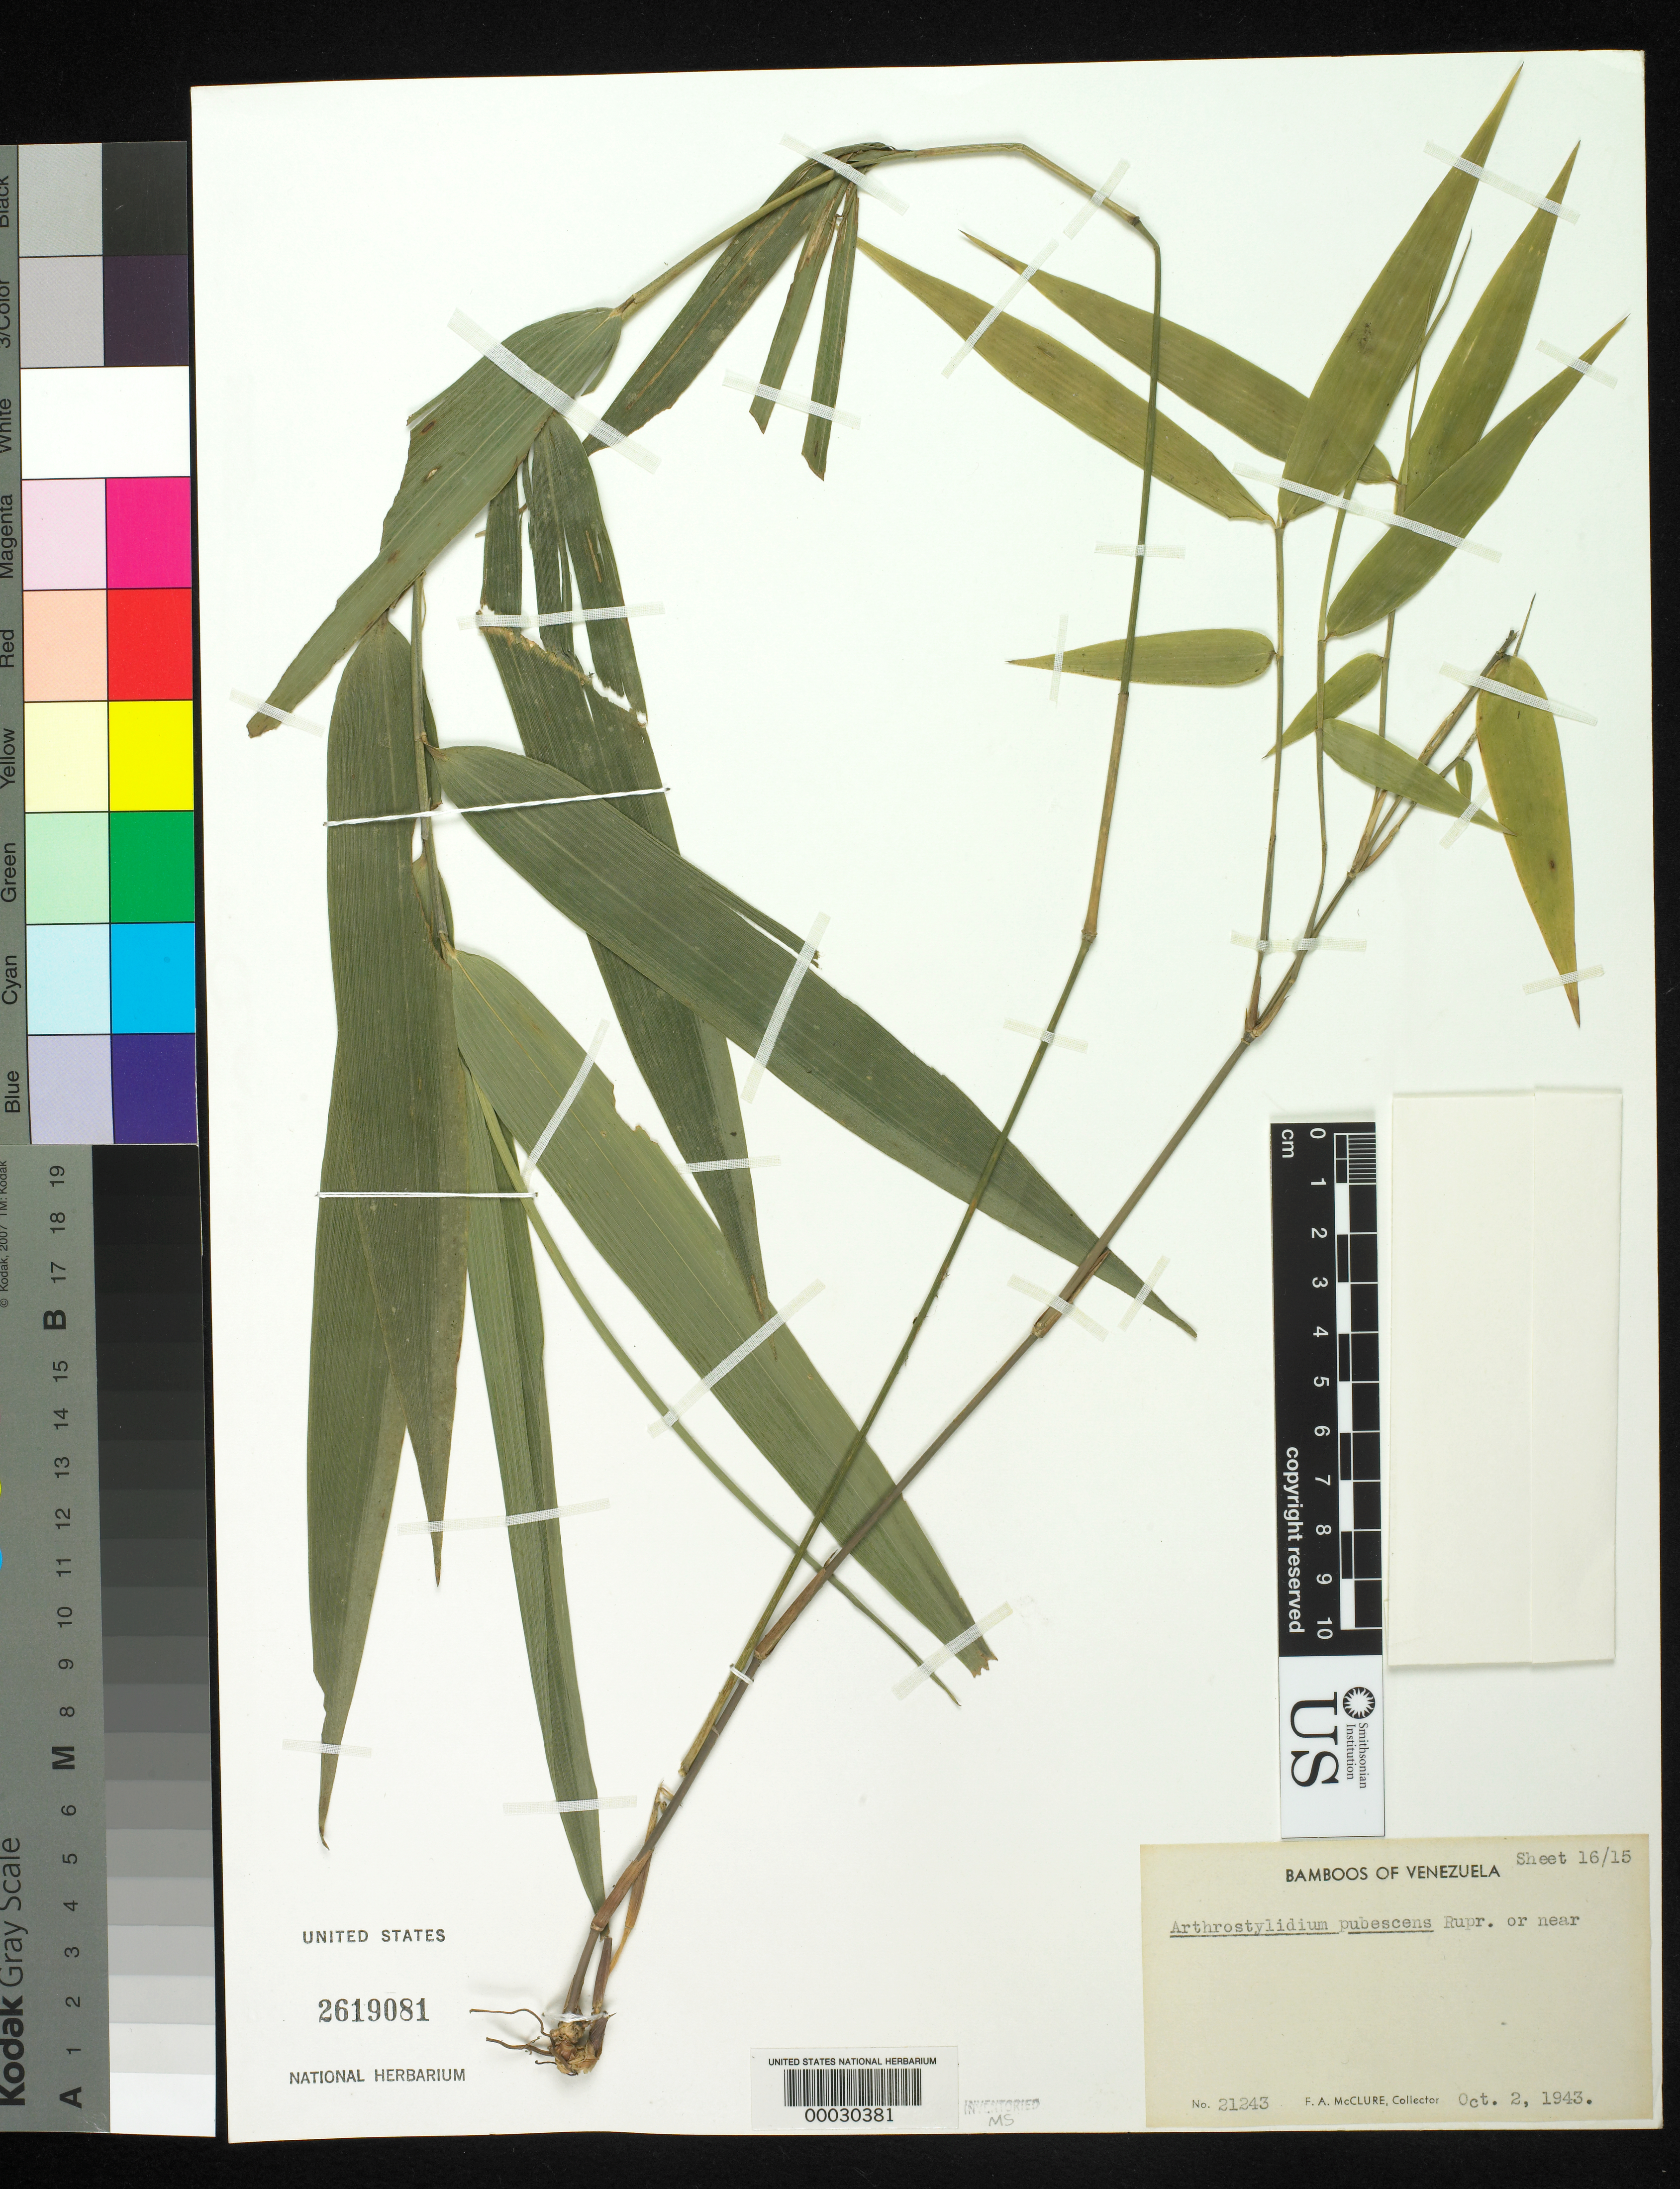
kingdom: Plantae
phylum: Tracheophyta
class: Liliopsida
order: Poales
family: Poaceae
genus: Arthrostylidium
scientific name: Arthrostylidium pubescens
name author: Rupr.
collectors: F. A. McClure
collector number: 21243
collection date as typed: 02 Oct 1943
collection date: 1943-10-02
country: Brazil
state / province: Distrito Federal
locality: El avila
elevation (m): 1700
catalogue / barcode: US 2619081